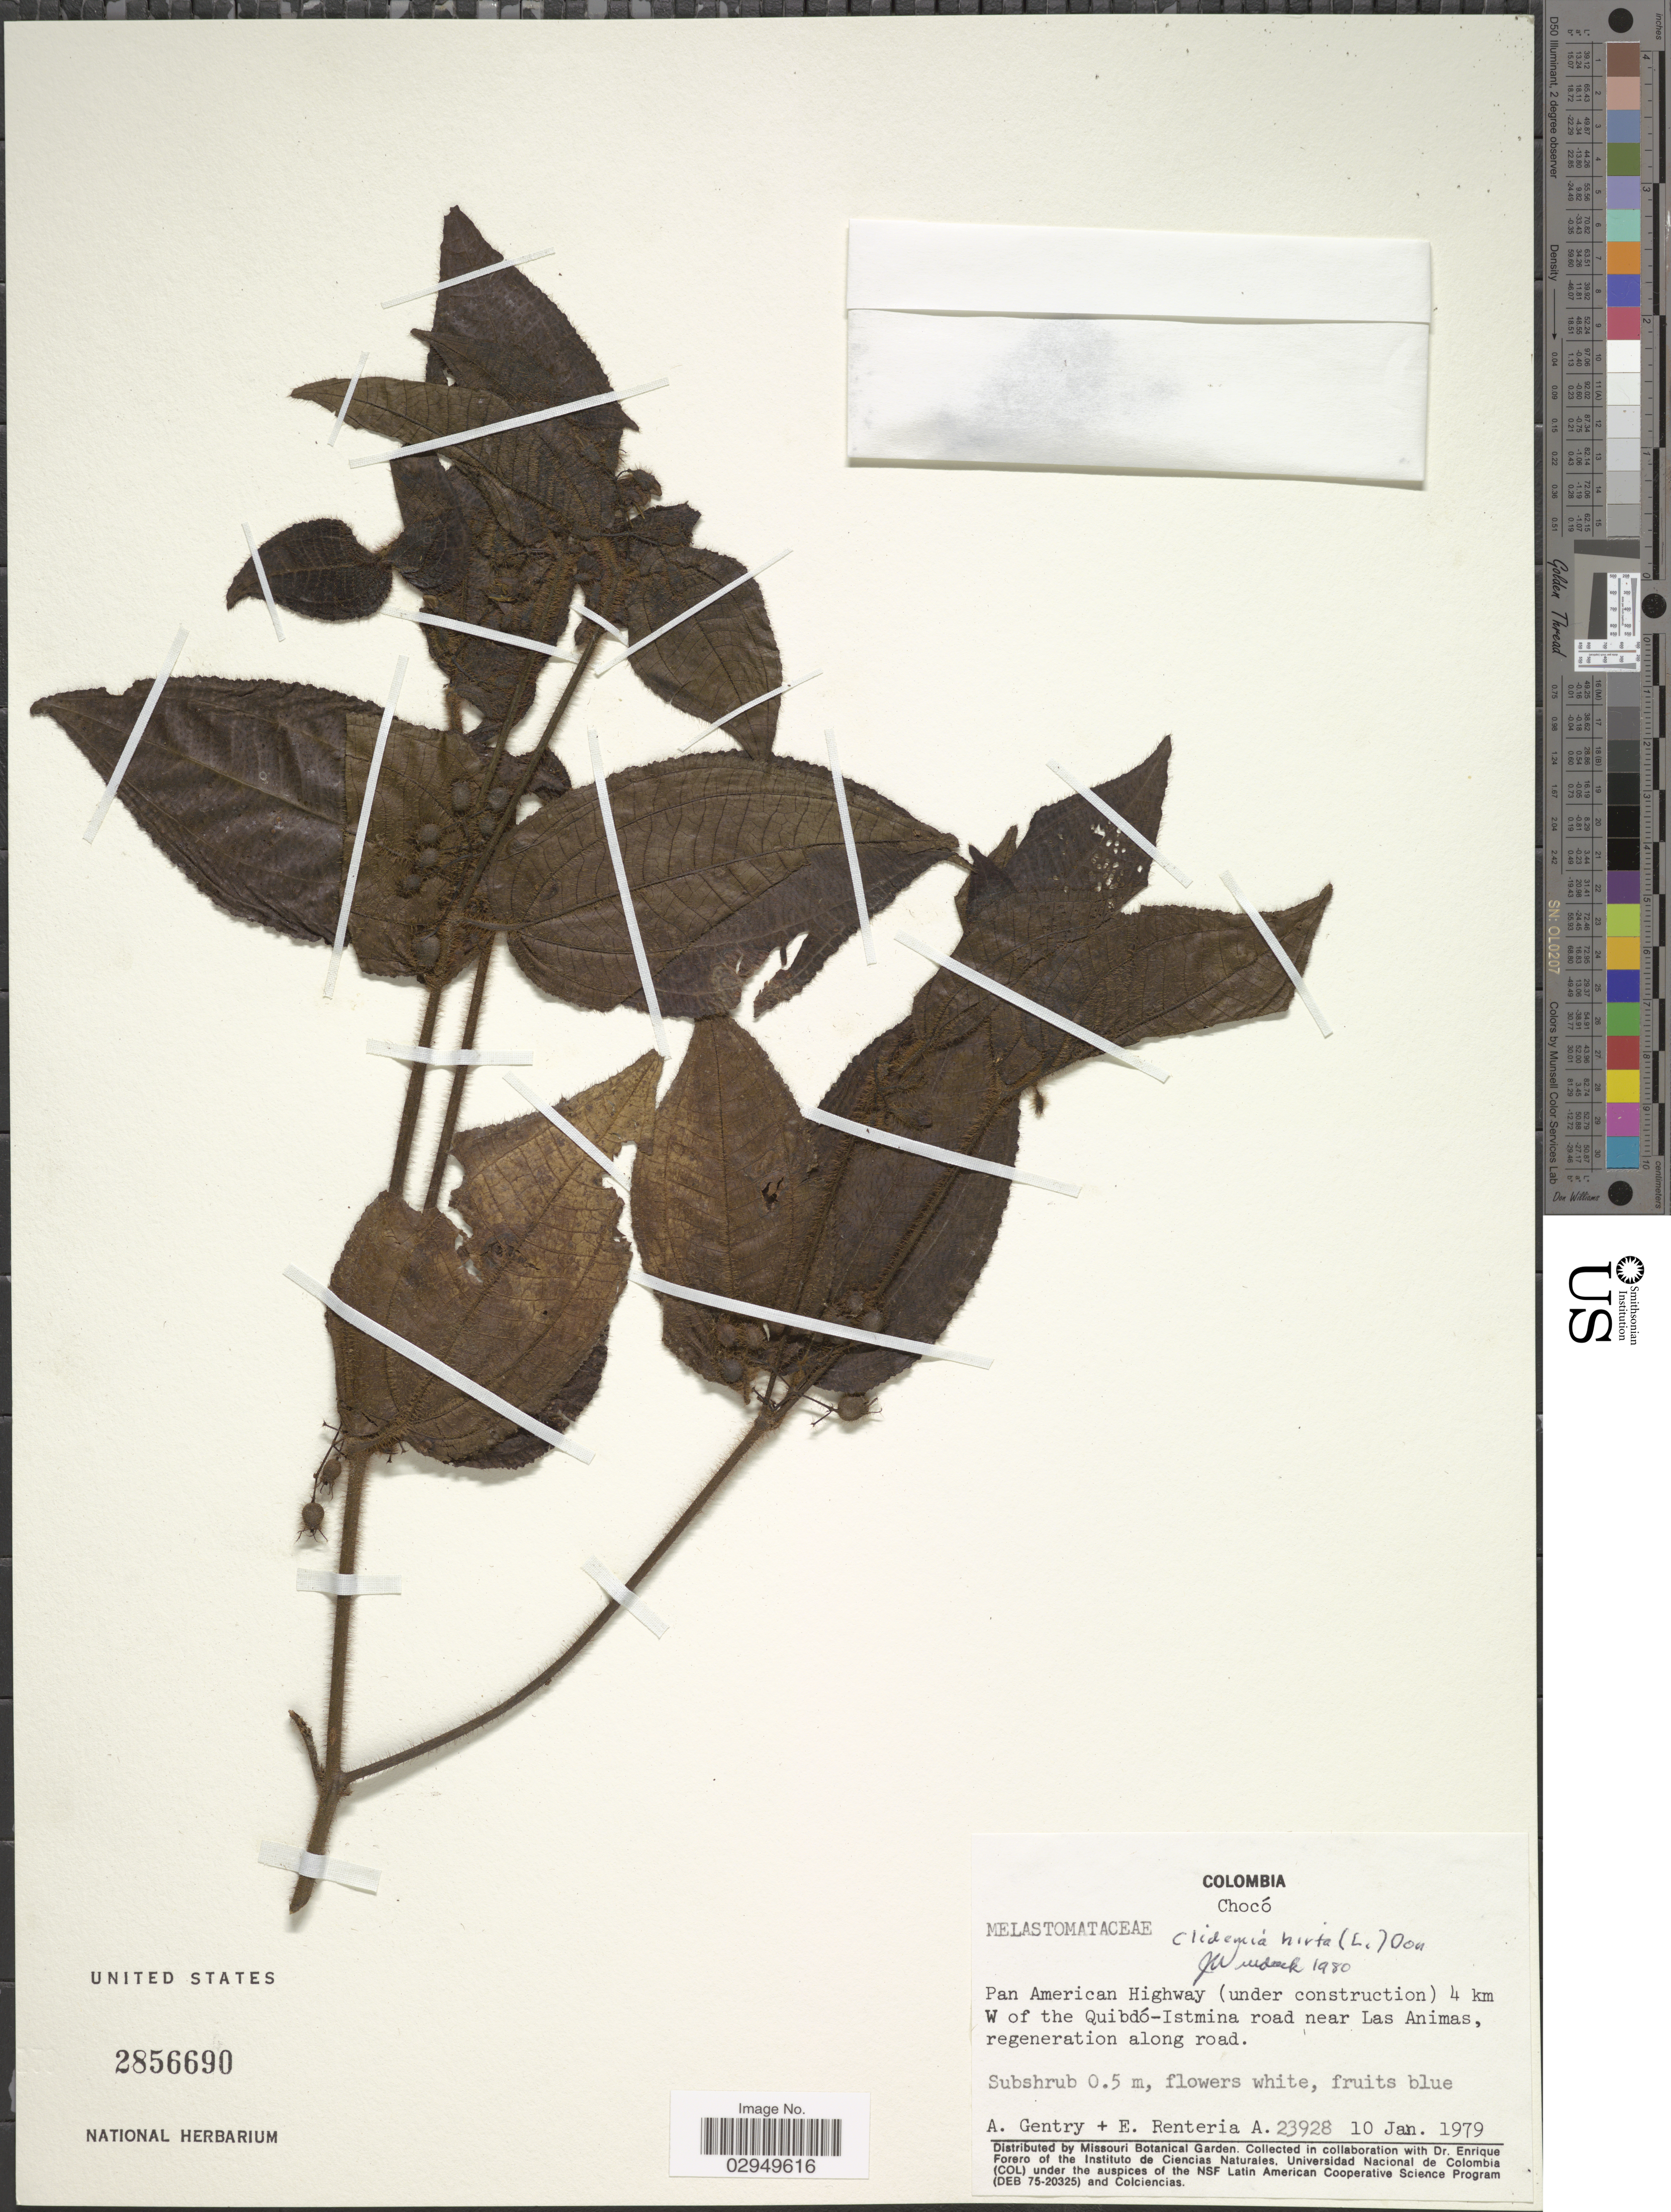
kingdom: Plantae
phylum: Tracheophyta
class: Magnoliopsida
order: Myrtales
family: Melastomataceae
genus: Clidemia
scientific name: Clidemia hirta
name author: (L.) D. Don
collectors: A. H. Gentry & E. Renteria A.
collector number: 23928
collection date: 1979-01-10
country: Colombia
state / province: Chocó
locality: Pan American Highway (under construction) 4 km W of the Quibdó-Istmina road near Las Animas, regeneration along road.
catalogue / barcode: US 2856690